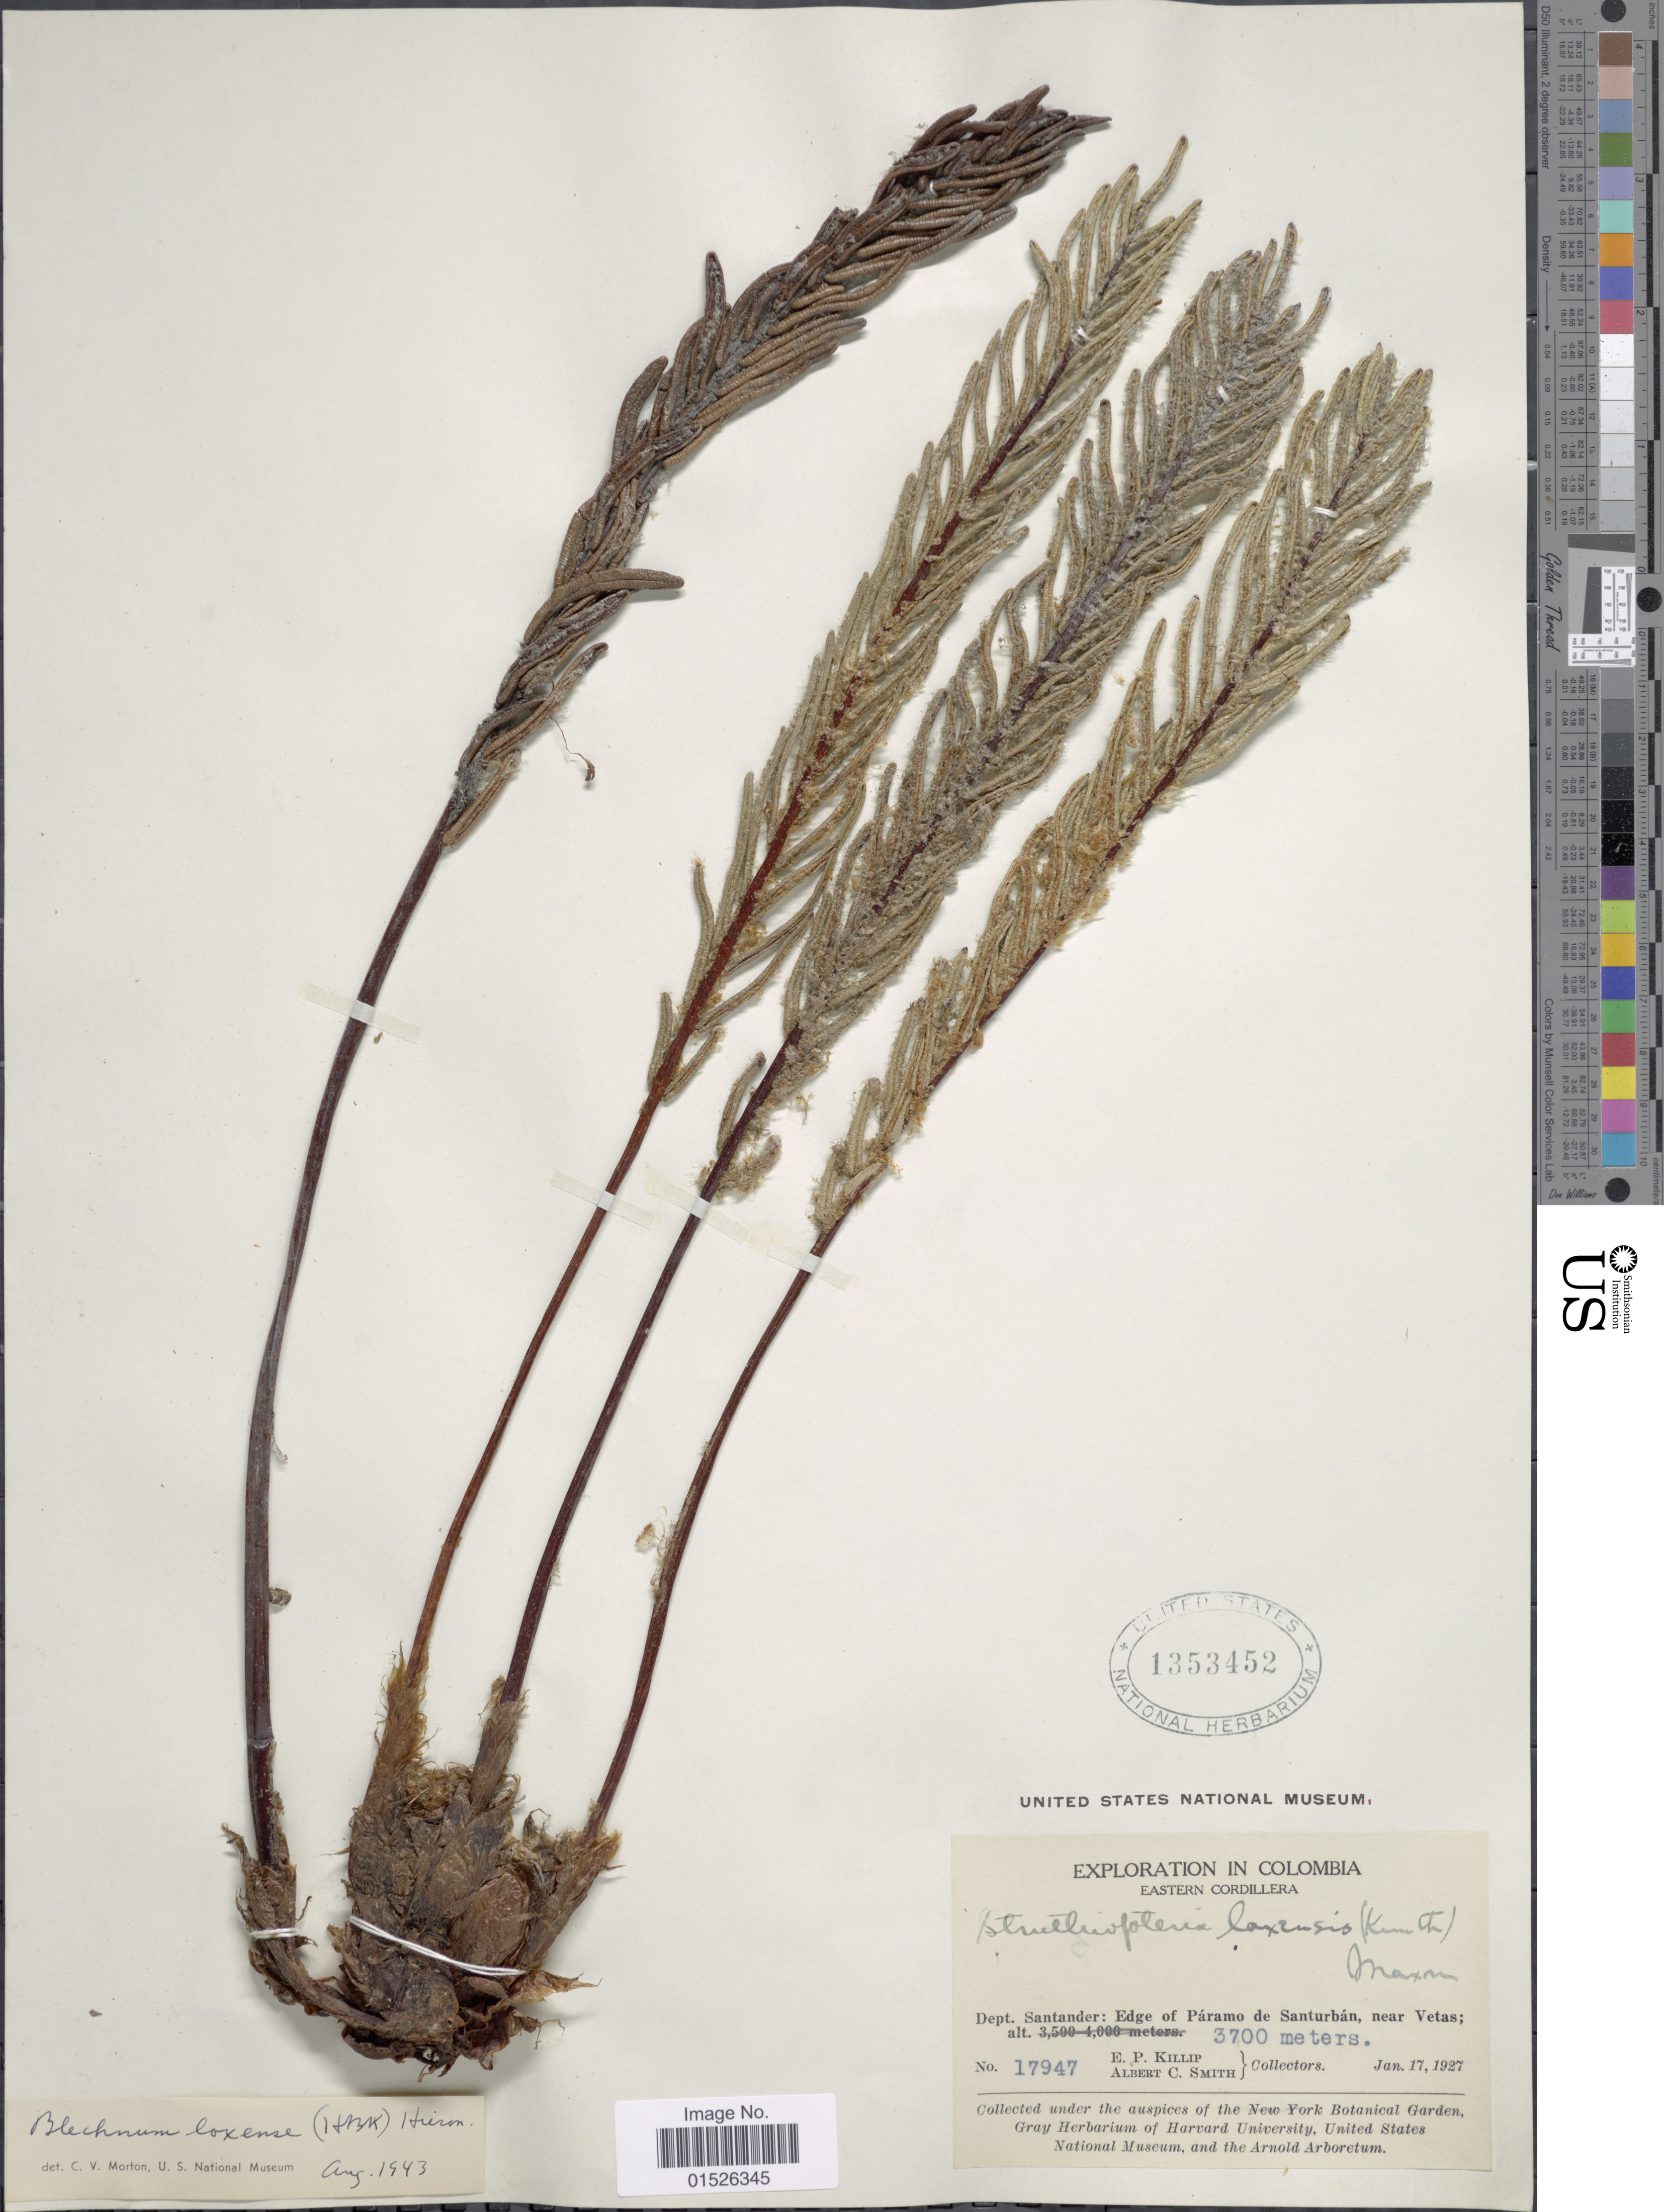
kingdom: Plantae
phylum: Tracheophyta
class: Polypodiopsida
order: Polypodiales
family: Blechnaceae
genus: Blechnum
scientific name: Blechnum loxense var. loxense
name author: (Kunth) Hook. ex Salomon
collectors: E. P. Killip & A. C. Smith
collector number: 17947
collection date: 1927-01-17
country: Colombia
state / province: Santander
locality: Colombia, Dept.Santander: Edge of Paramo de Santurban near, Vetas.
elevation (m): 3700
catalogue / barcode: US 1353452